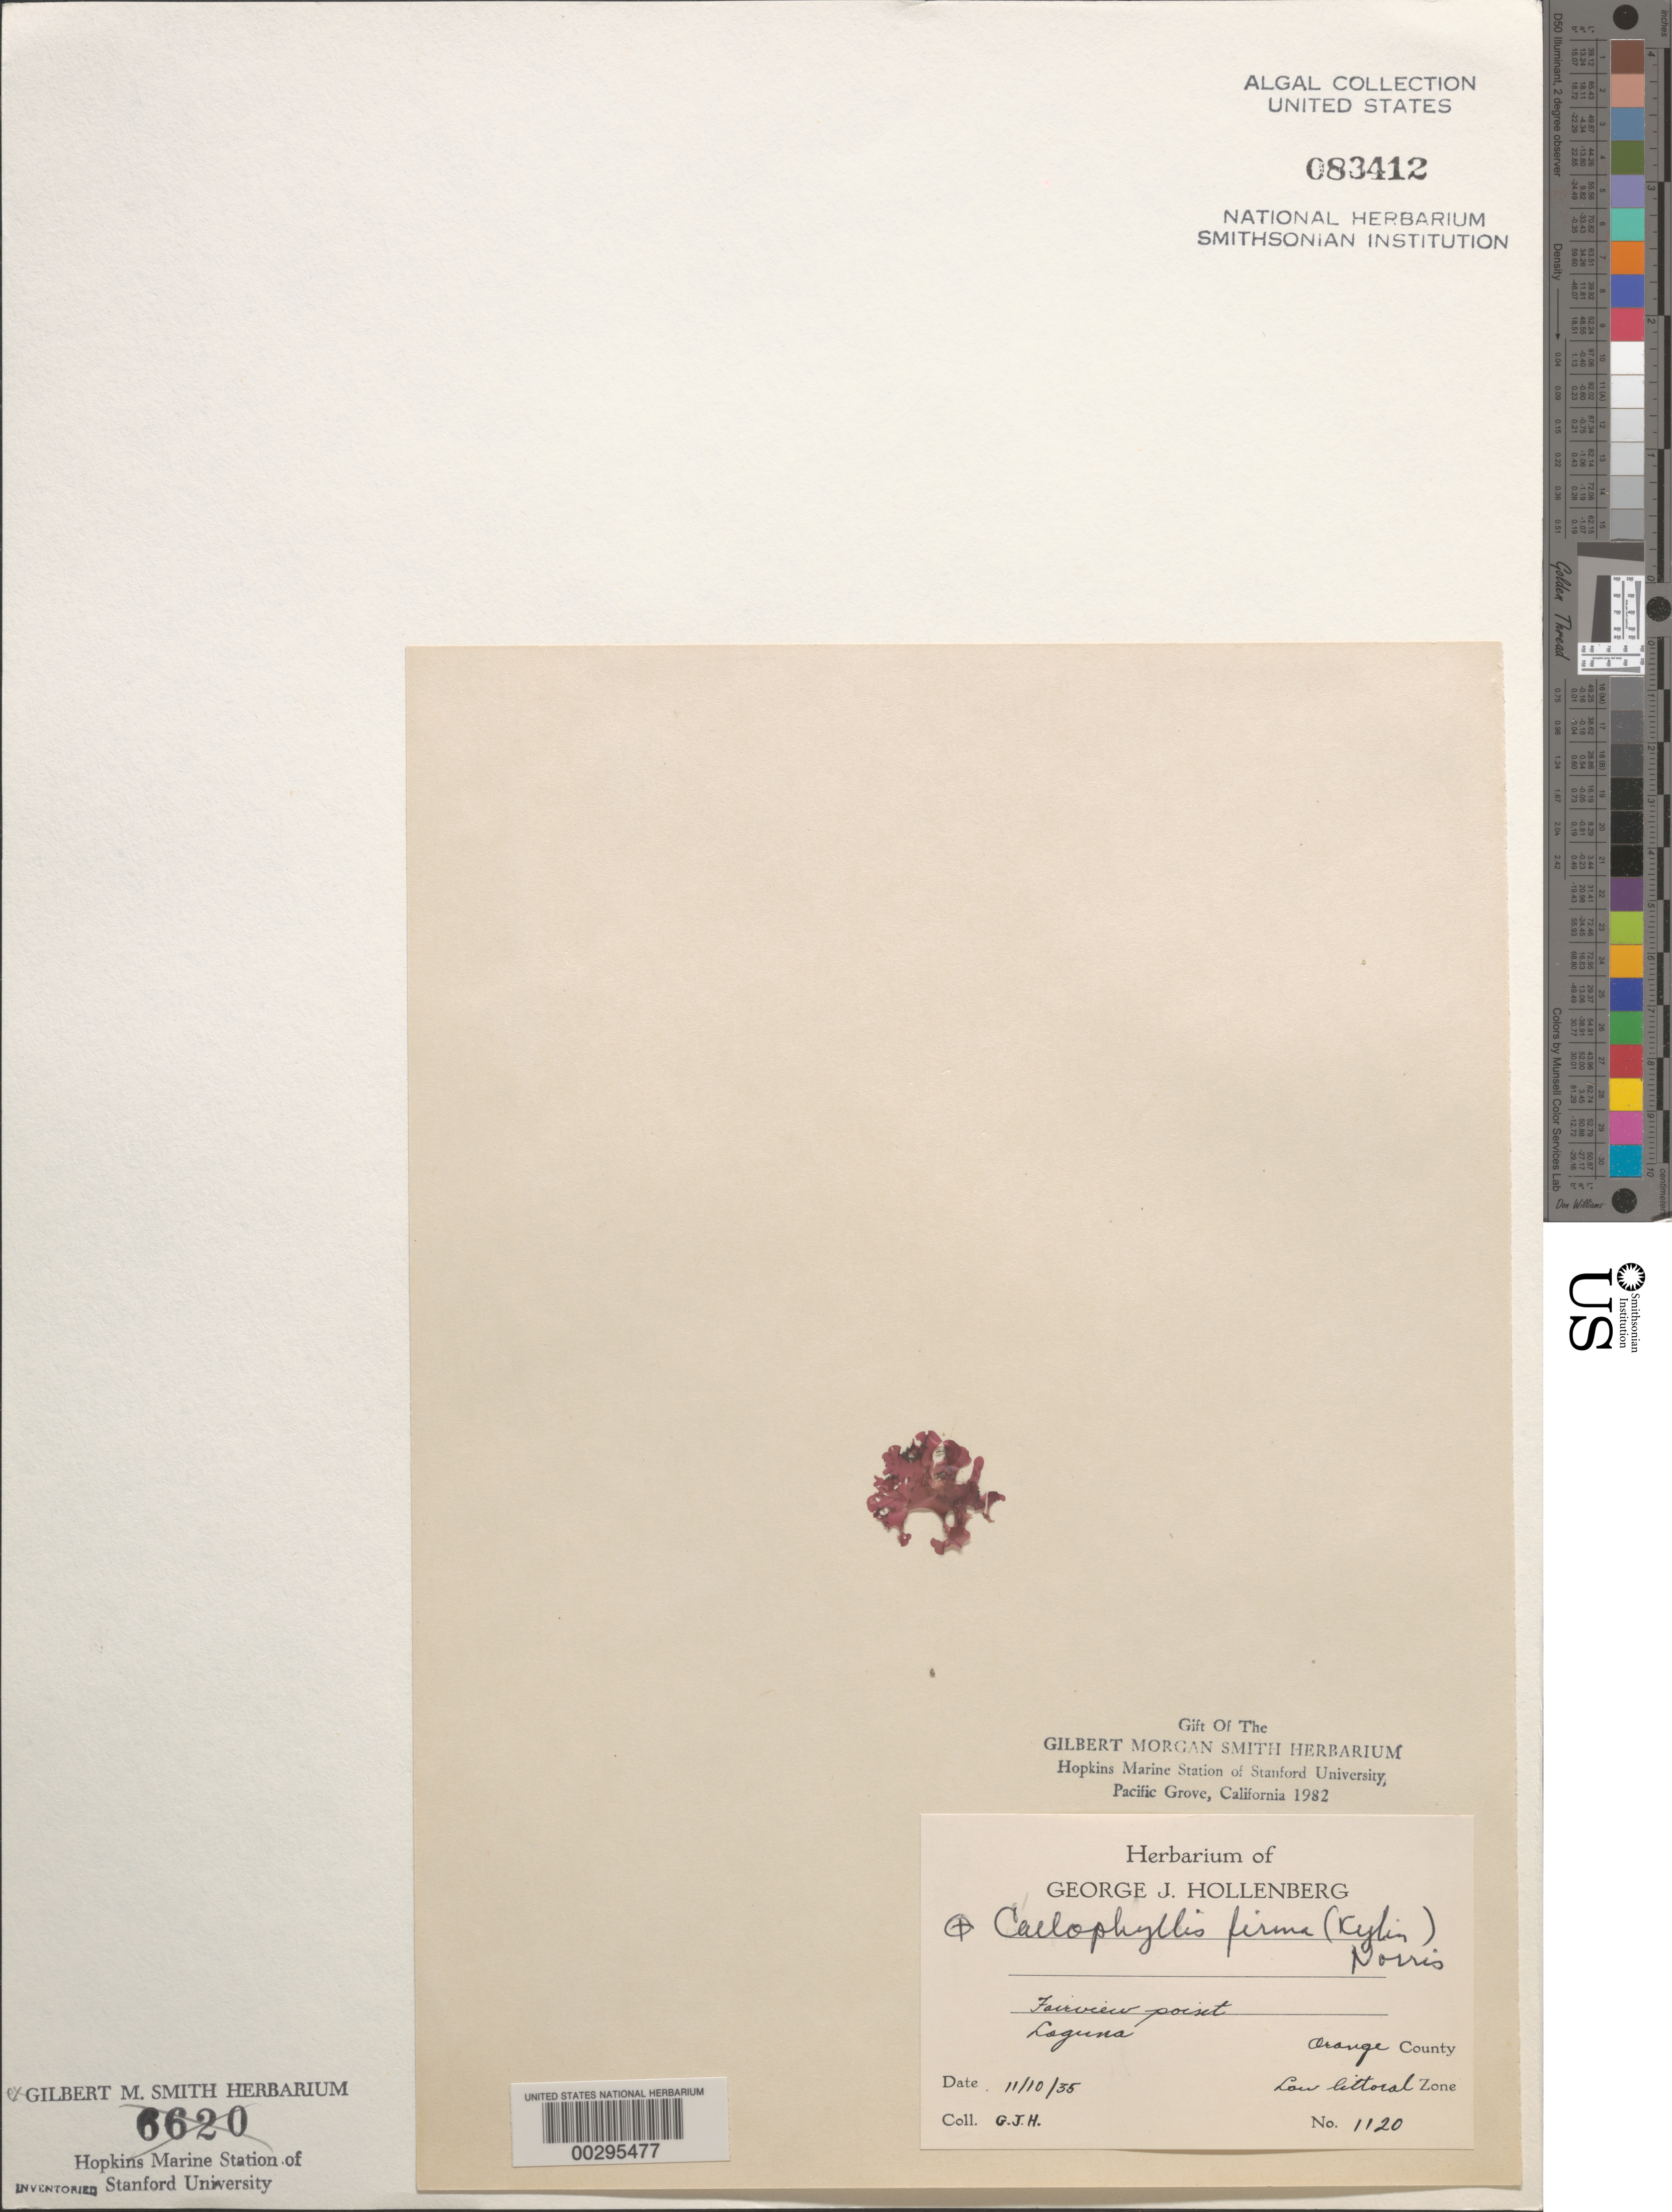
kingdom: Plantae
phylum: Rhodophyta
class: Florideophyceae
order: Gigartinales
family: Kallymeniaceae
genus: Salishia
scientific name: Salishia firma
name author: (Kylin) Clarkston & G.W. Saunders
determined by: Algae name updating Project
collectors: G. Hollenberg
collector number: GJH 1120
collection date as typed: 10 Nov 1935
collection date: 1935-11-10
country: United States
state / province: California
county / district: Orange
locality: Fairview Point, Laguna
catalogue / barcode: US 83412